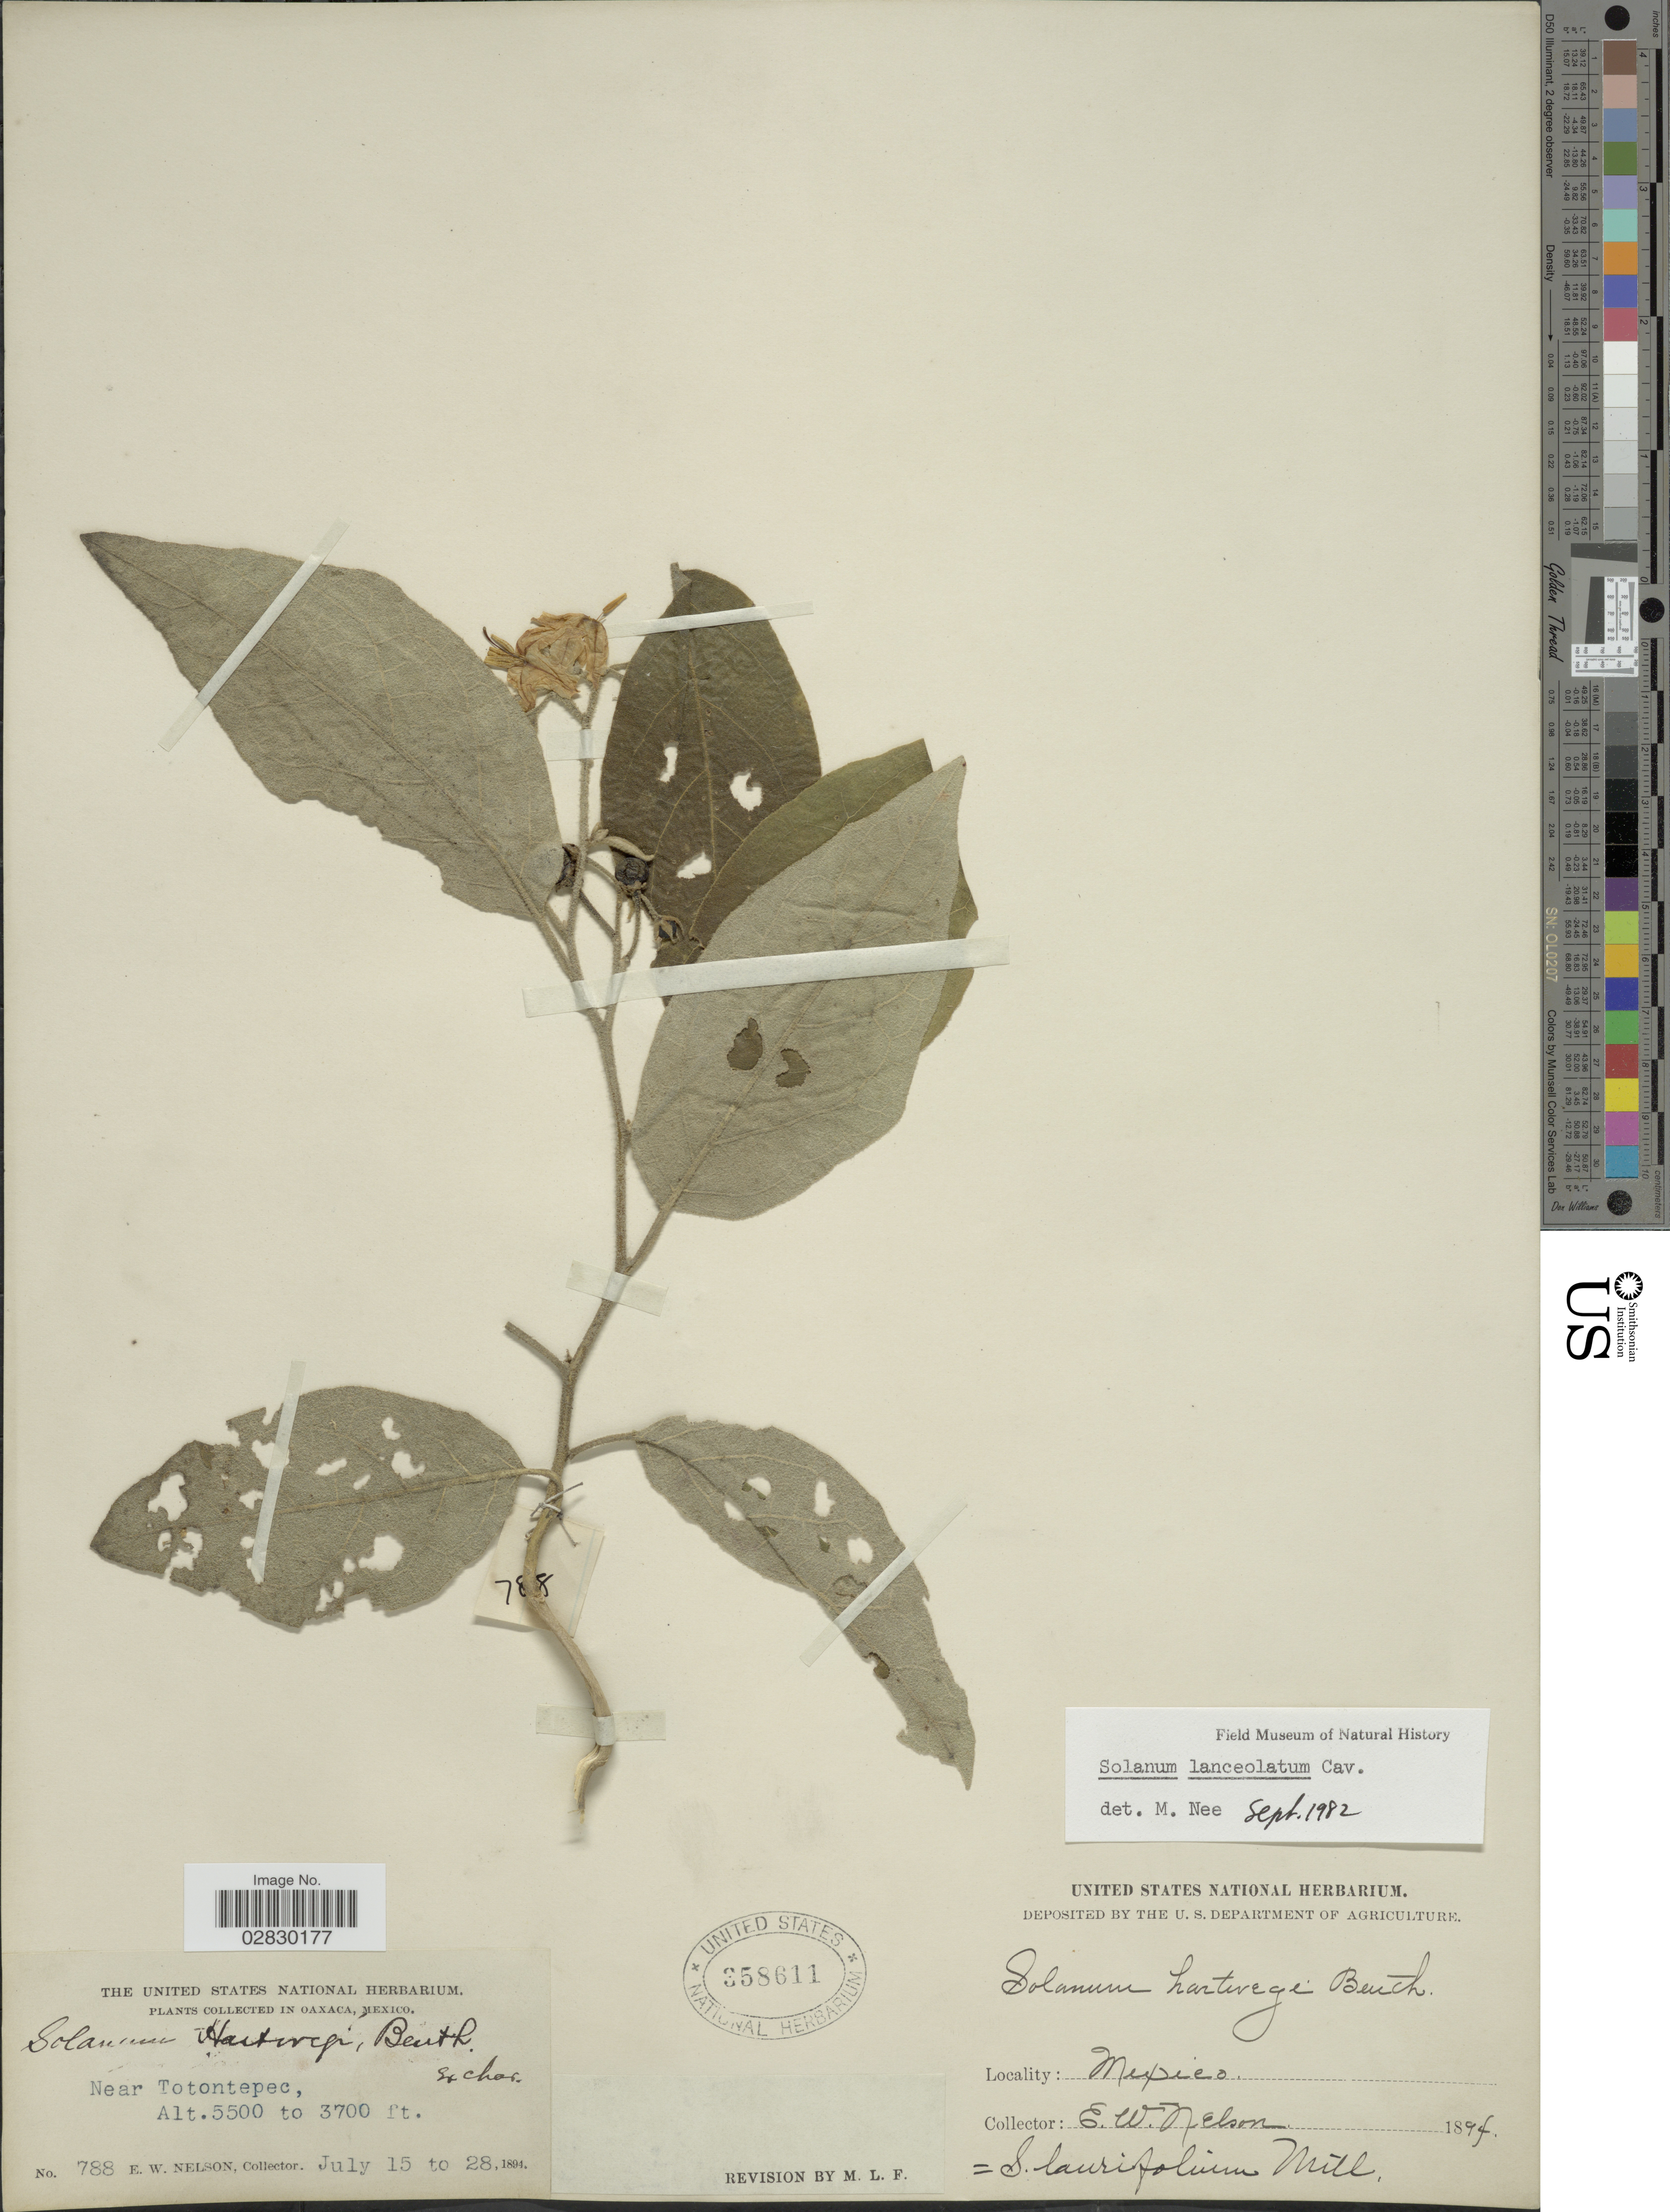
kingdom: Plantae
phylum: Tracheophyta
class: Magnoliopsida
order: Solanales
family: Solanaceae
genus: Solanum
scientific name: Solanum lanceolatum Berthault, nom. illeg.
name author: Berthault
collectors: E. W. Nelson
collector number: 788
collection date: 1894-07-15/1894-07-28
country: Mexico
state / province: Oaxaca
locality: Near Totontepec.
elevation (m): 1128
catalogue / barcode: US 358611